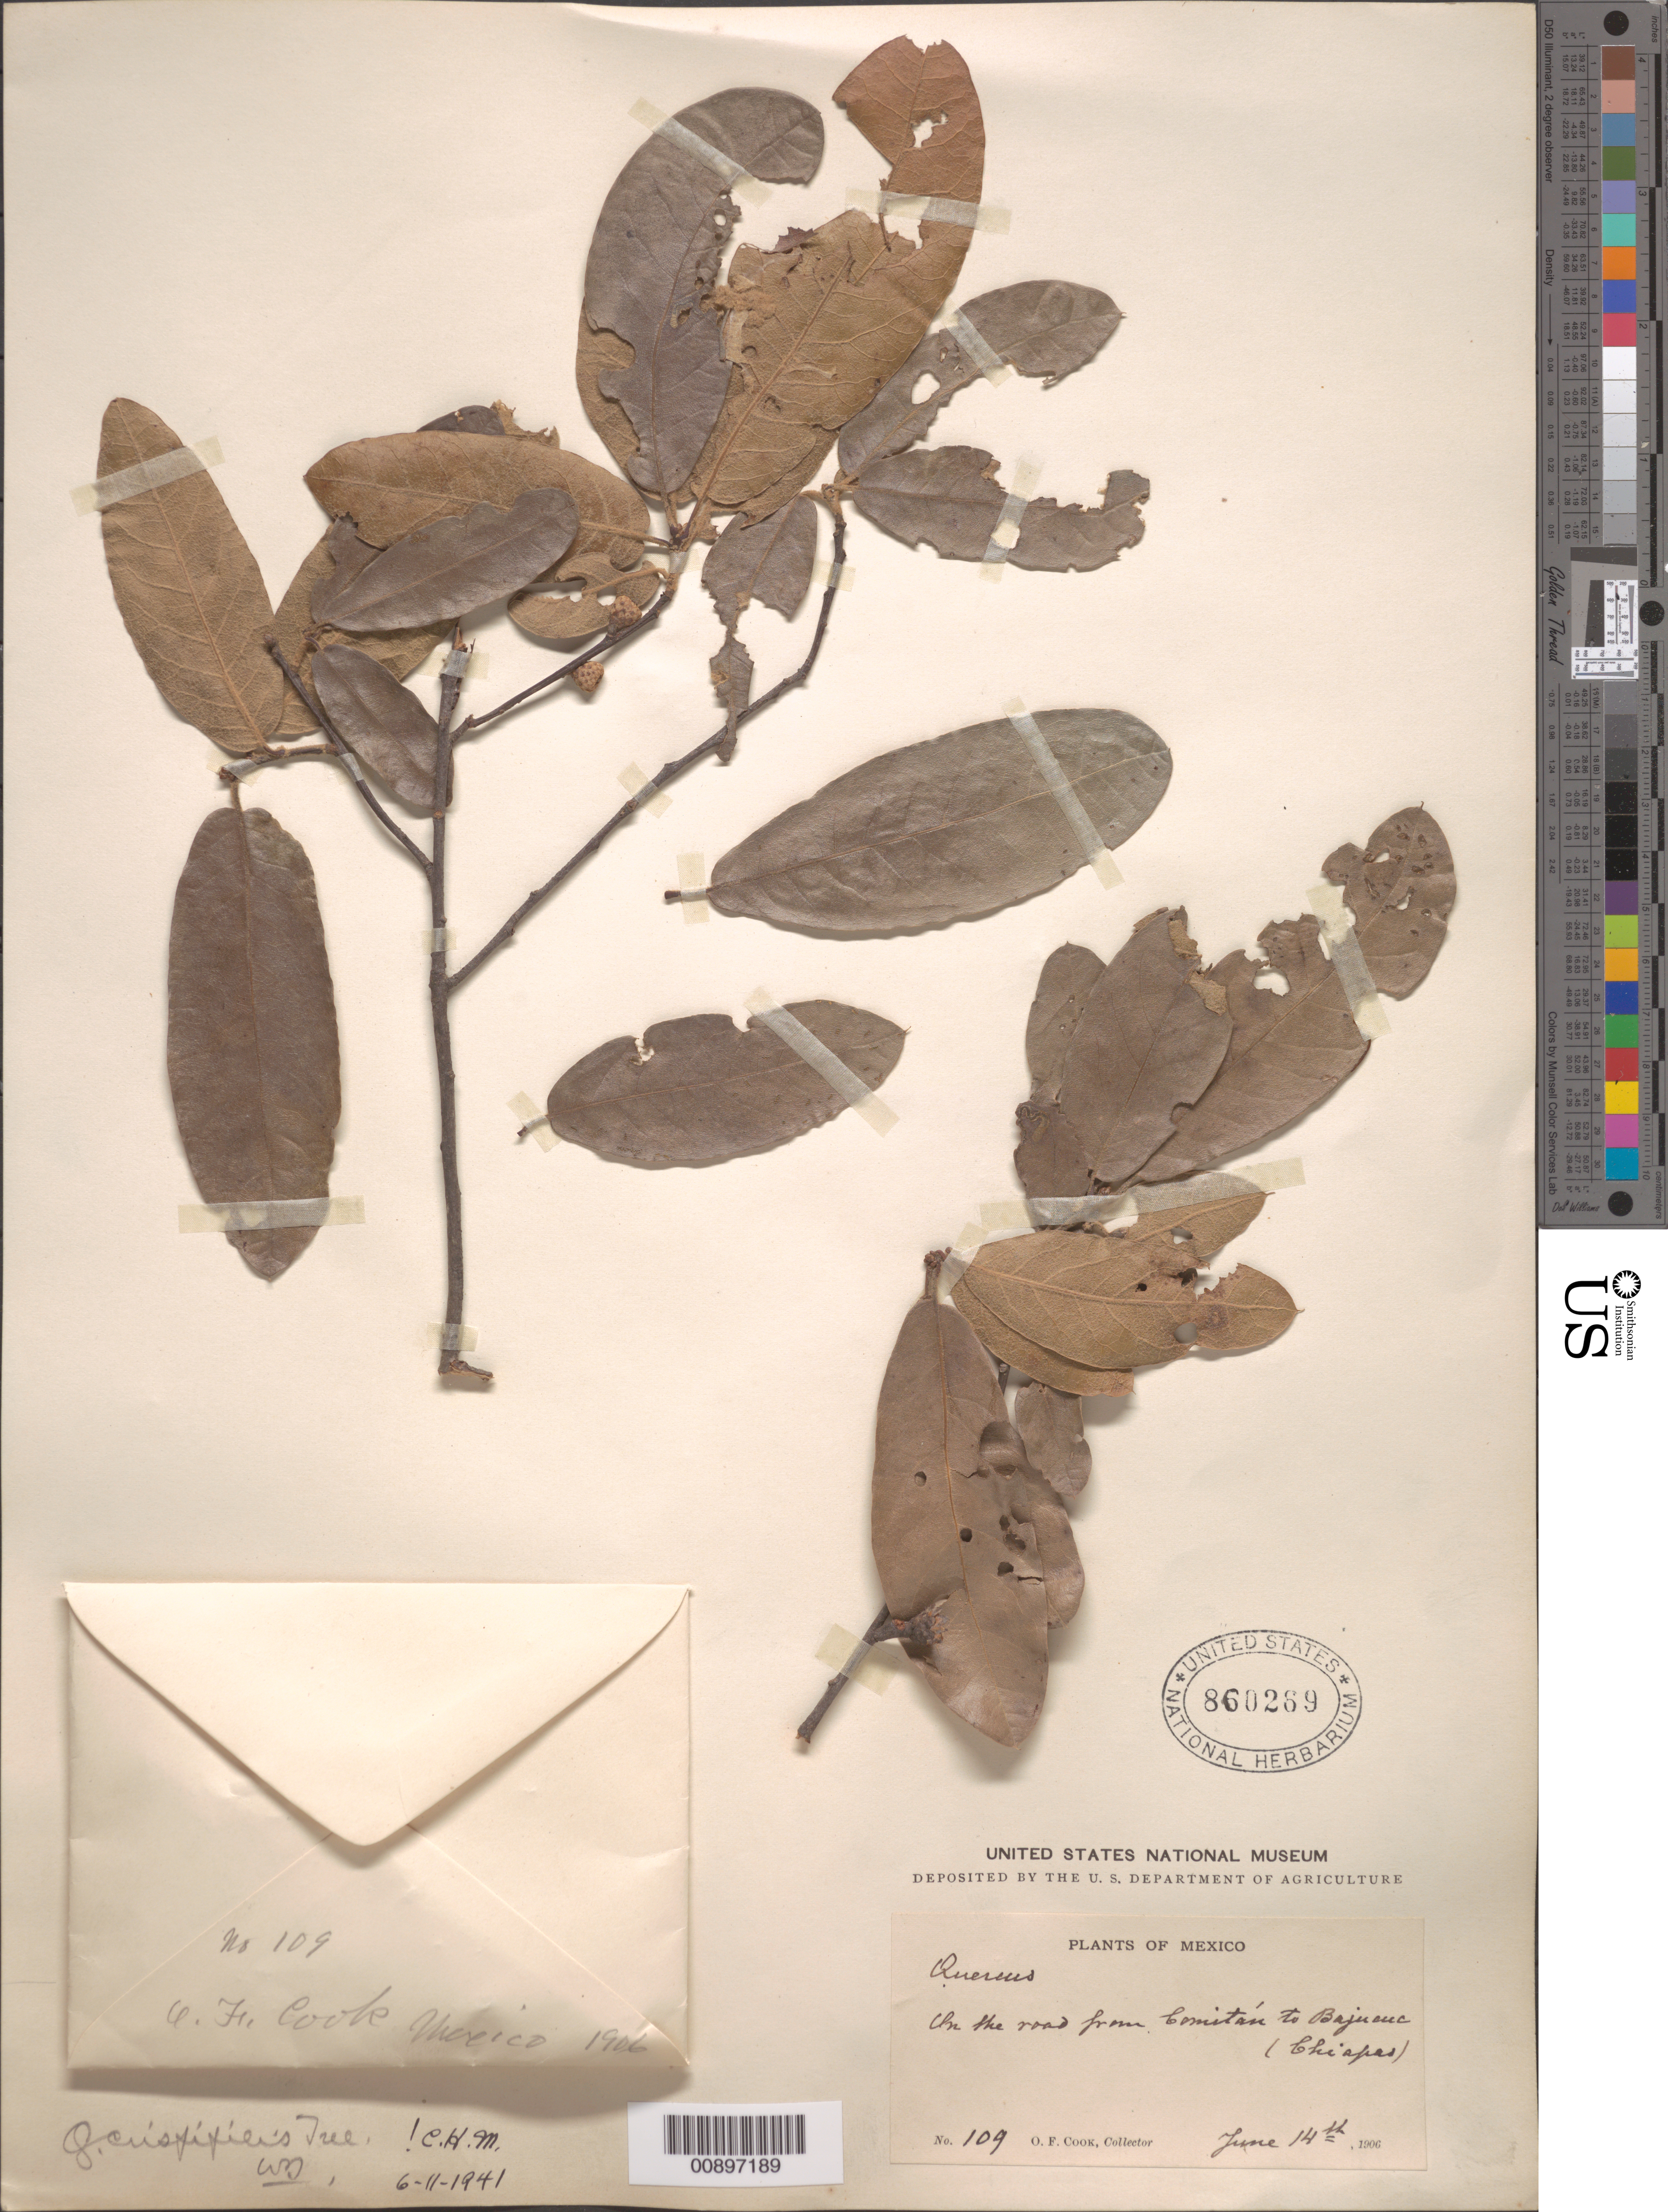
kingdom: Plantae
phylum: Tracheophyta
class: Magnoliopsida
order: Fagales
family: Fagaceae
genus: Quercus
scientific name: Quercus crispipilis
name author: Trel.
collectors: O. F. Cook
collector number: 109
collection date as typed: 14 Jun 1906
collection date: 1906-06-14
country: Mexico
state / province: Chiapas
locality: On the road from Comitán to Bajucuc (Chiapas).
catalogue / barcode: US 860269